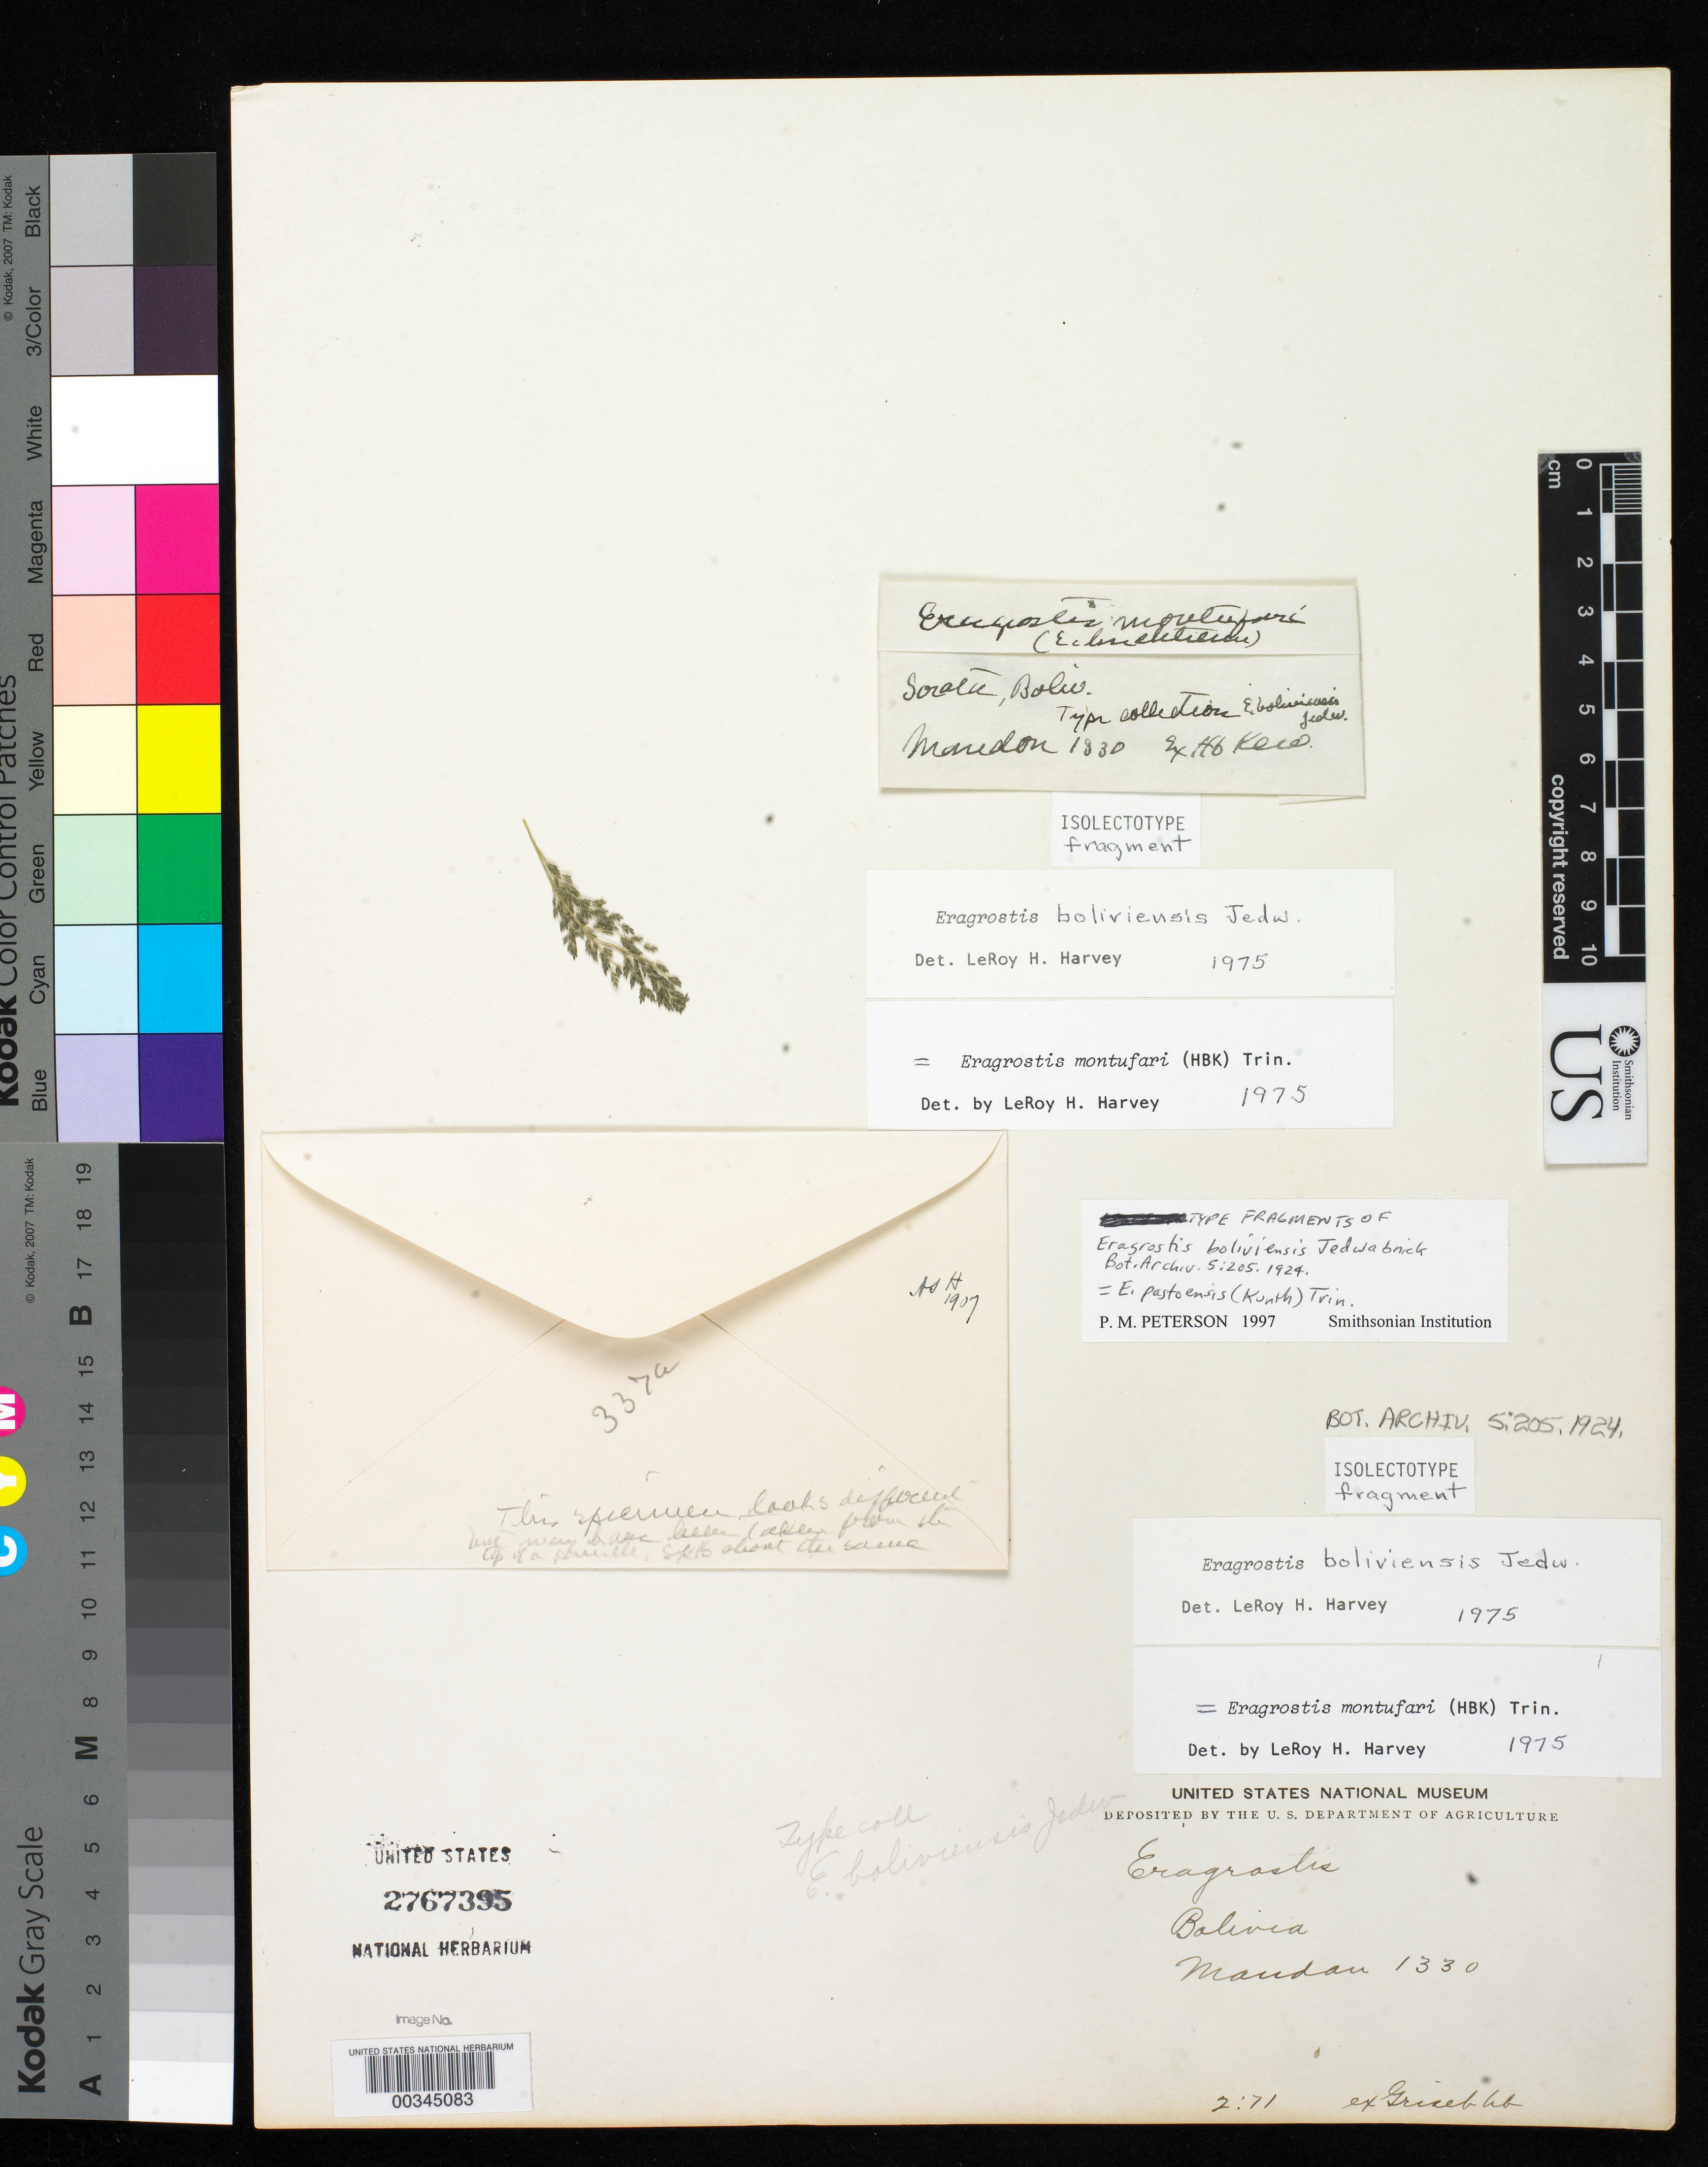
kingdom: Plantae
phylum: Tracheophyta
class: Liliopsida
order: Poales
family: Poaceae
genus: Eragrostis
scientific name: Eragrostis boliviensis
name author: Jedwabn.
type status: Type Fragment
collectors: G. Mandon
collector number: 1330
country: Bolivia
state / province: La Paz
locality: Sorata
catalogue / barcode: US 2767395